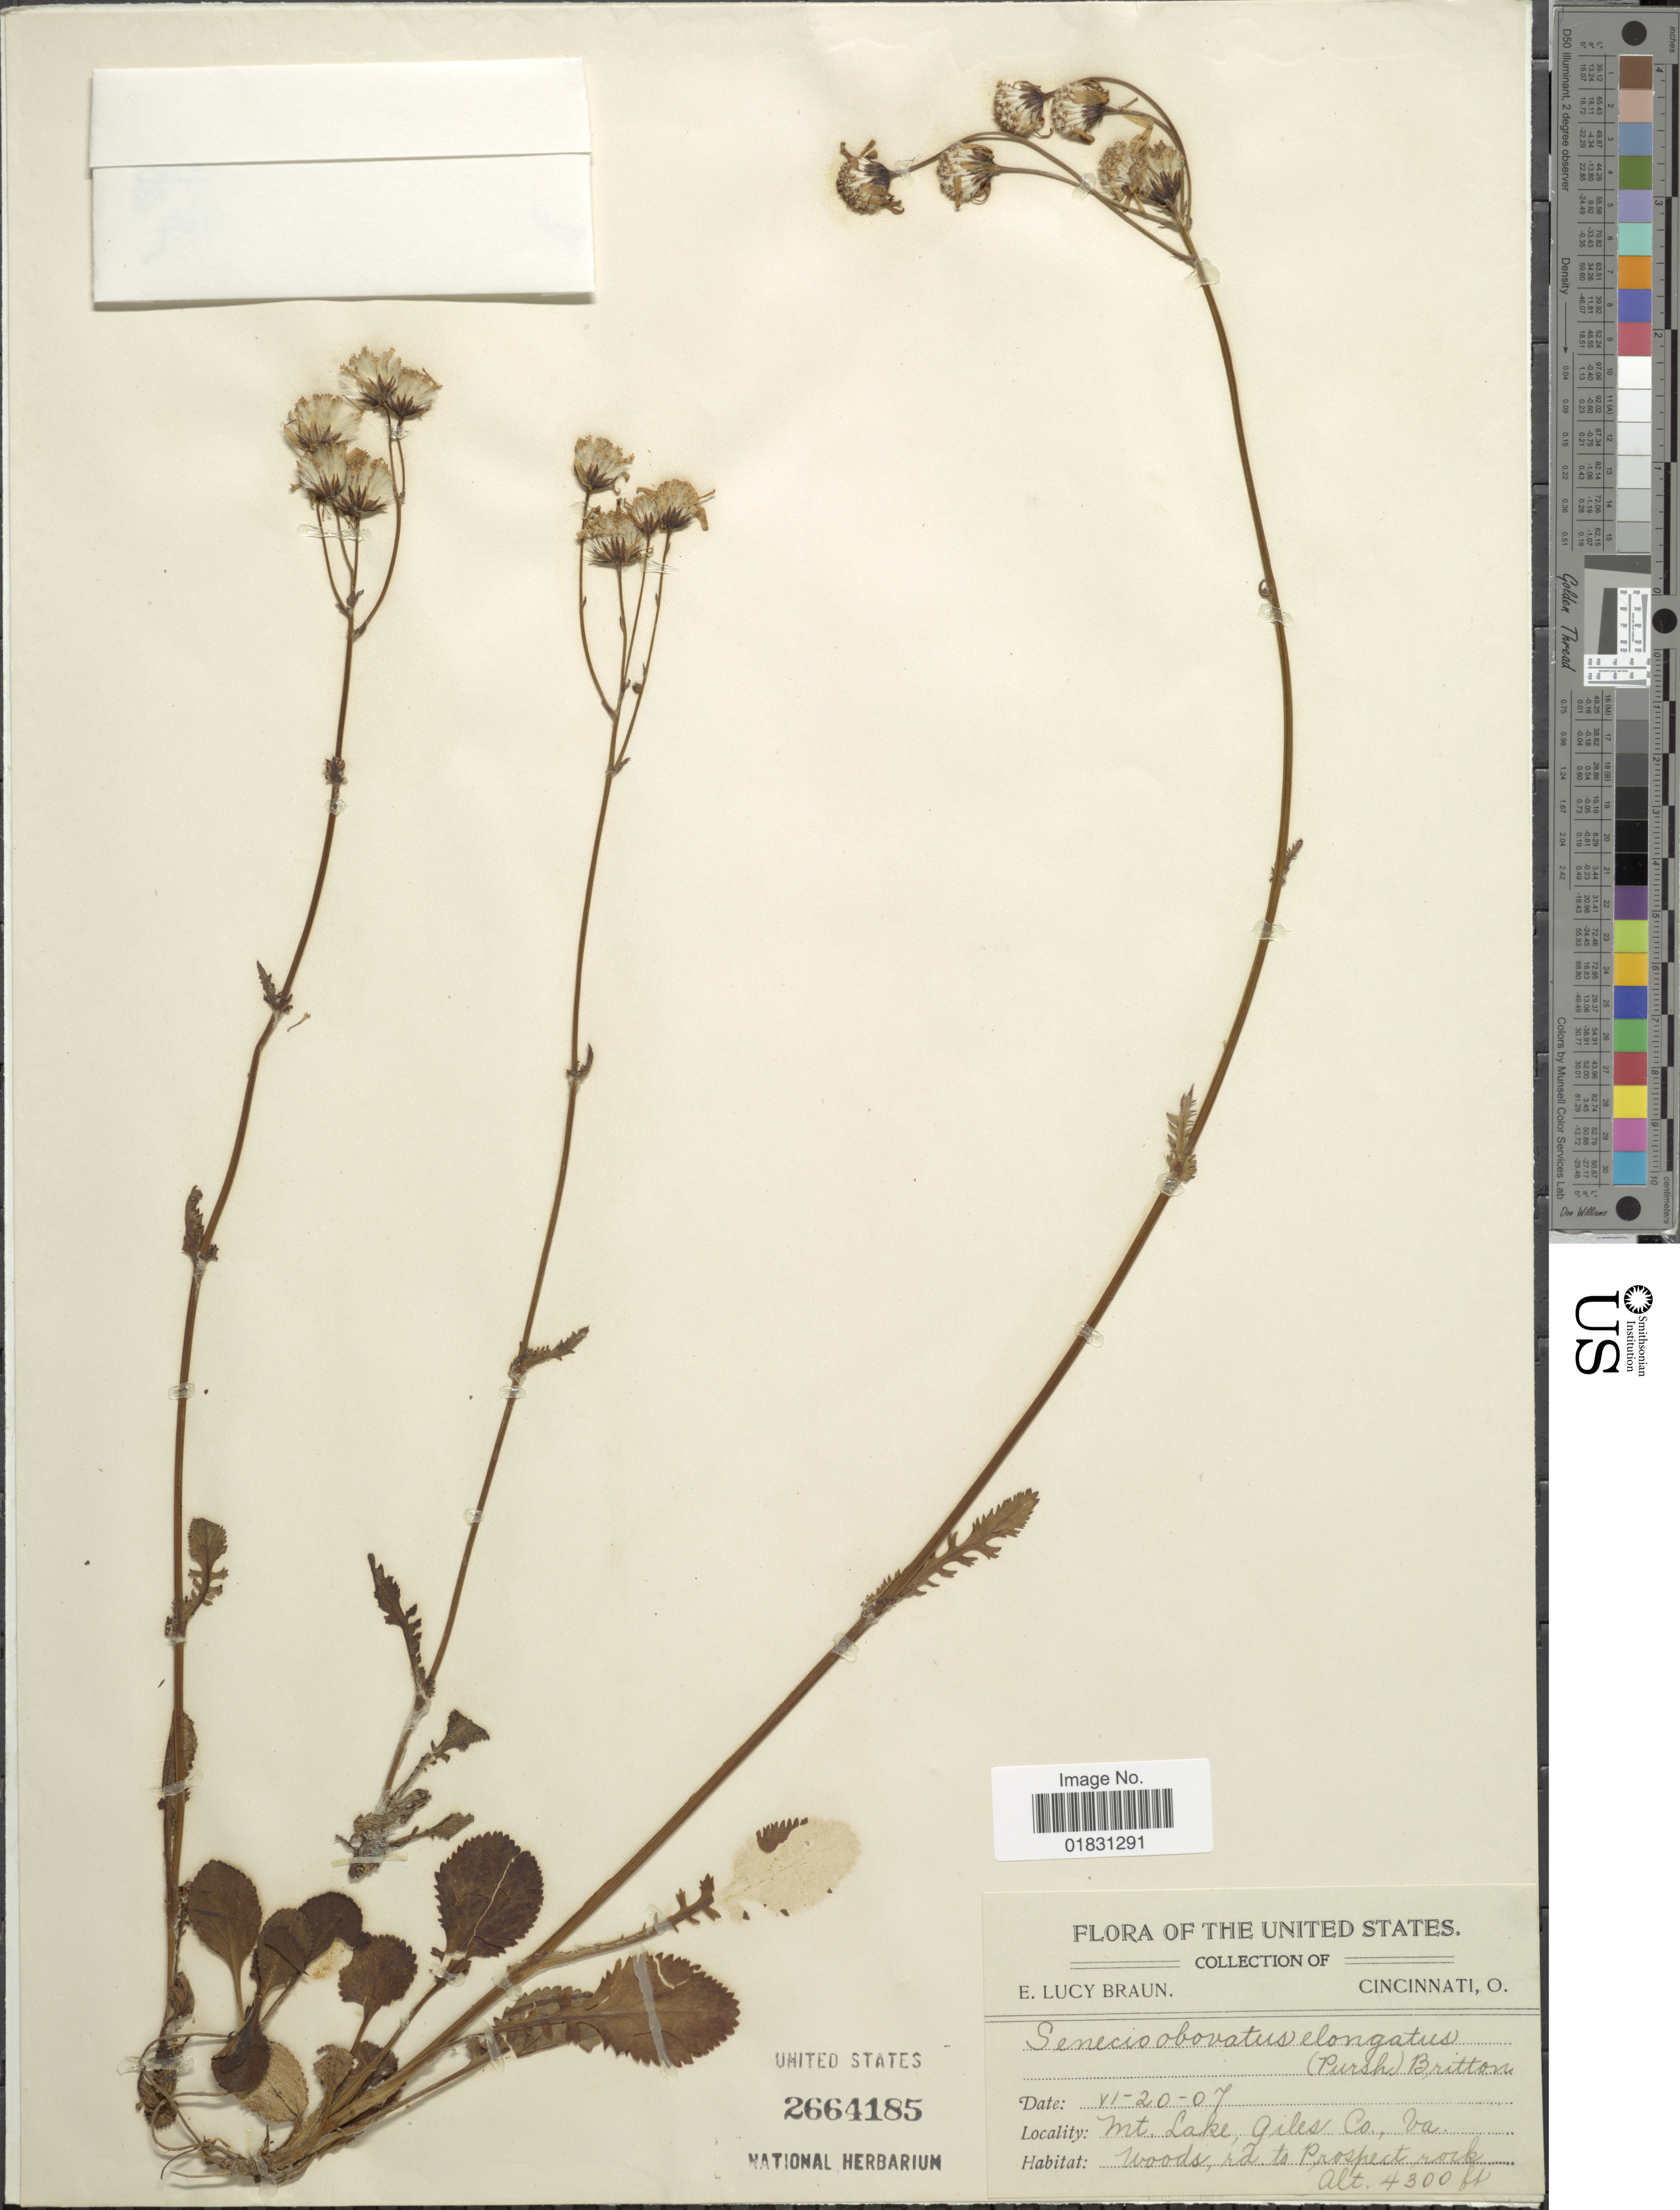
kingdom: Plantae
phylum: Tracheophyta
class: Magnoliopsida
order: Asterales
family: Asteraceae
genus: Packera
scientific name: Packera obovata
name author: (Muhl. ex Willd.) W.A. Weber & Á. Löve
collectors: E. L. Braun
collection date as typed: Transcribed d/m/y: 20/6/7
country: United States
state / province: Virginia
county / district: Giles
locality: Mt Lake, Giles Co, Woods, rd to Prospect rock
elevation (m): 1311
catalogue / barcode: US 2664185